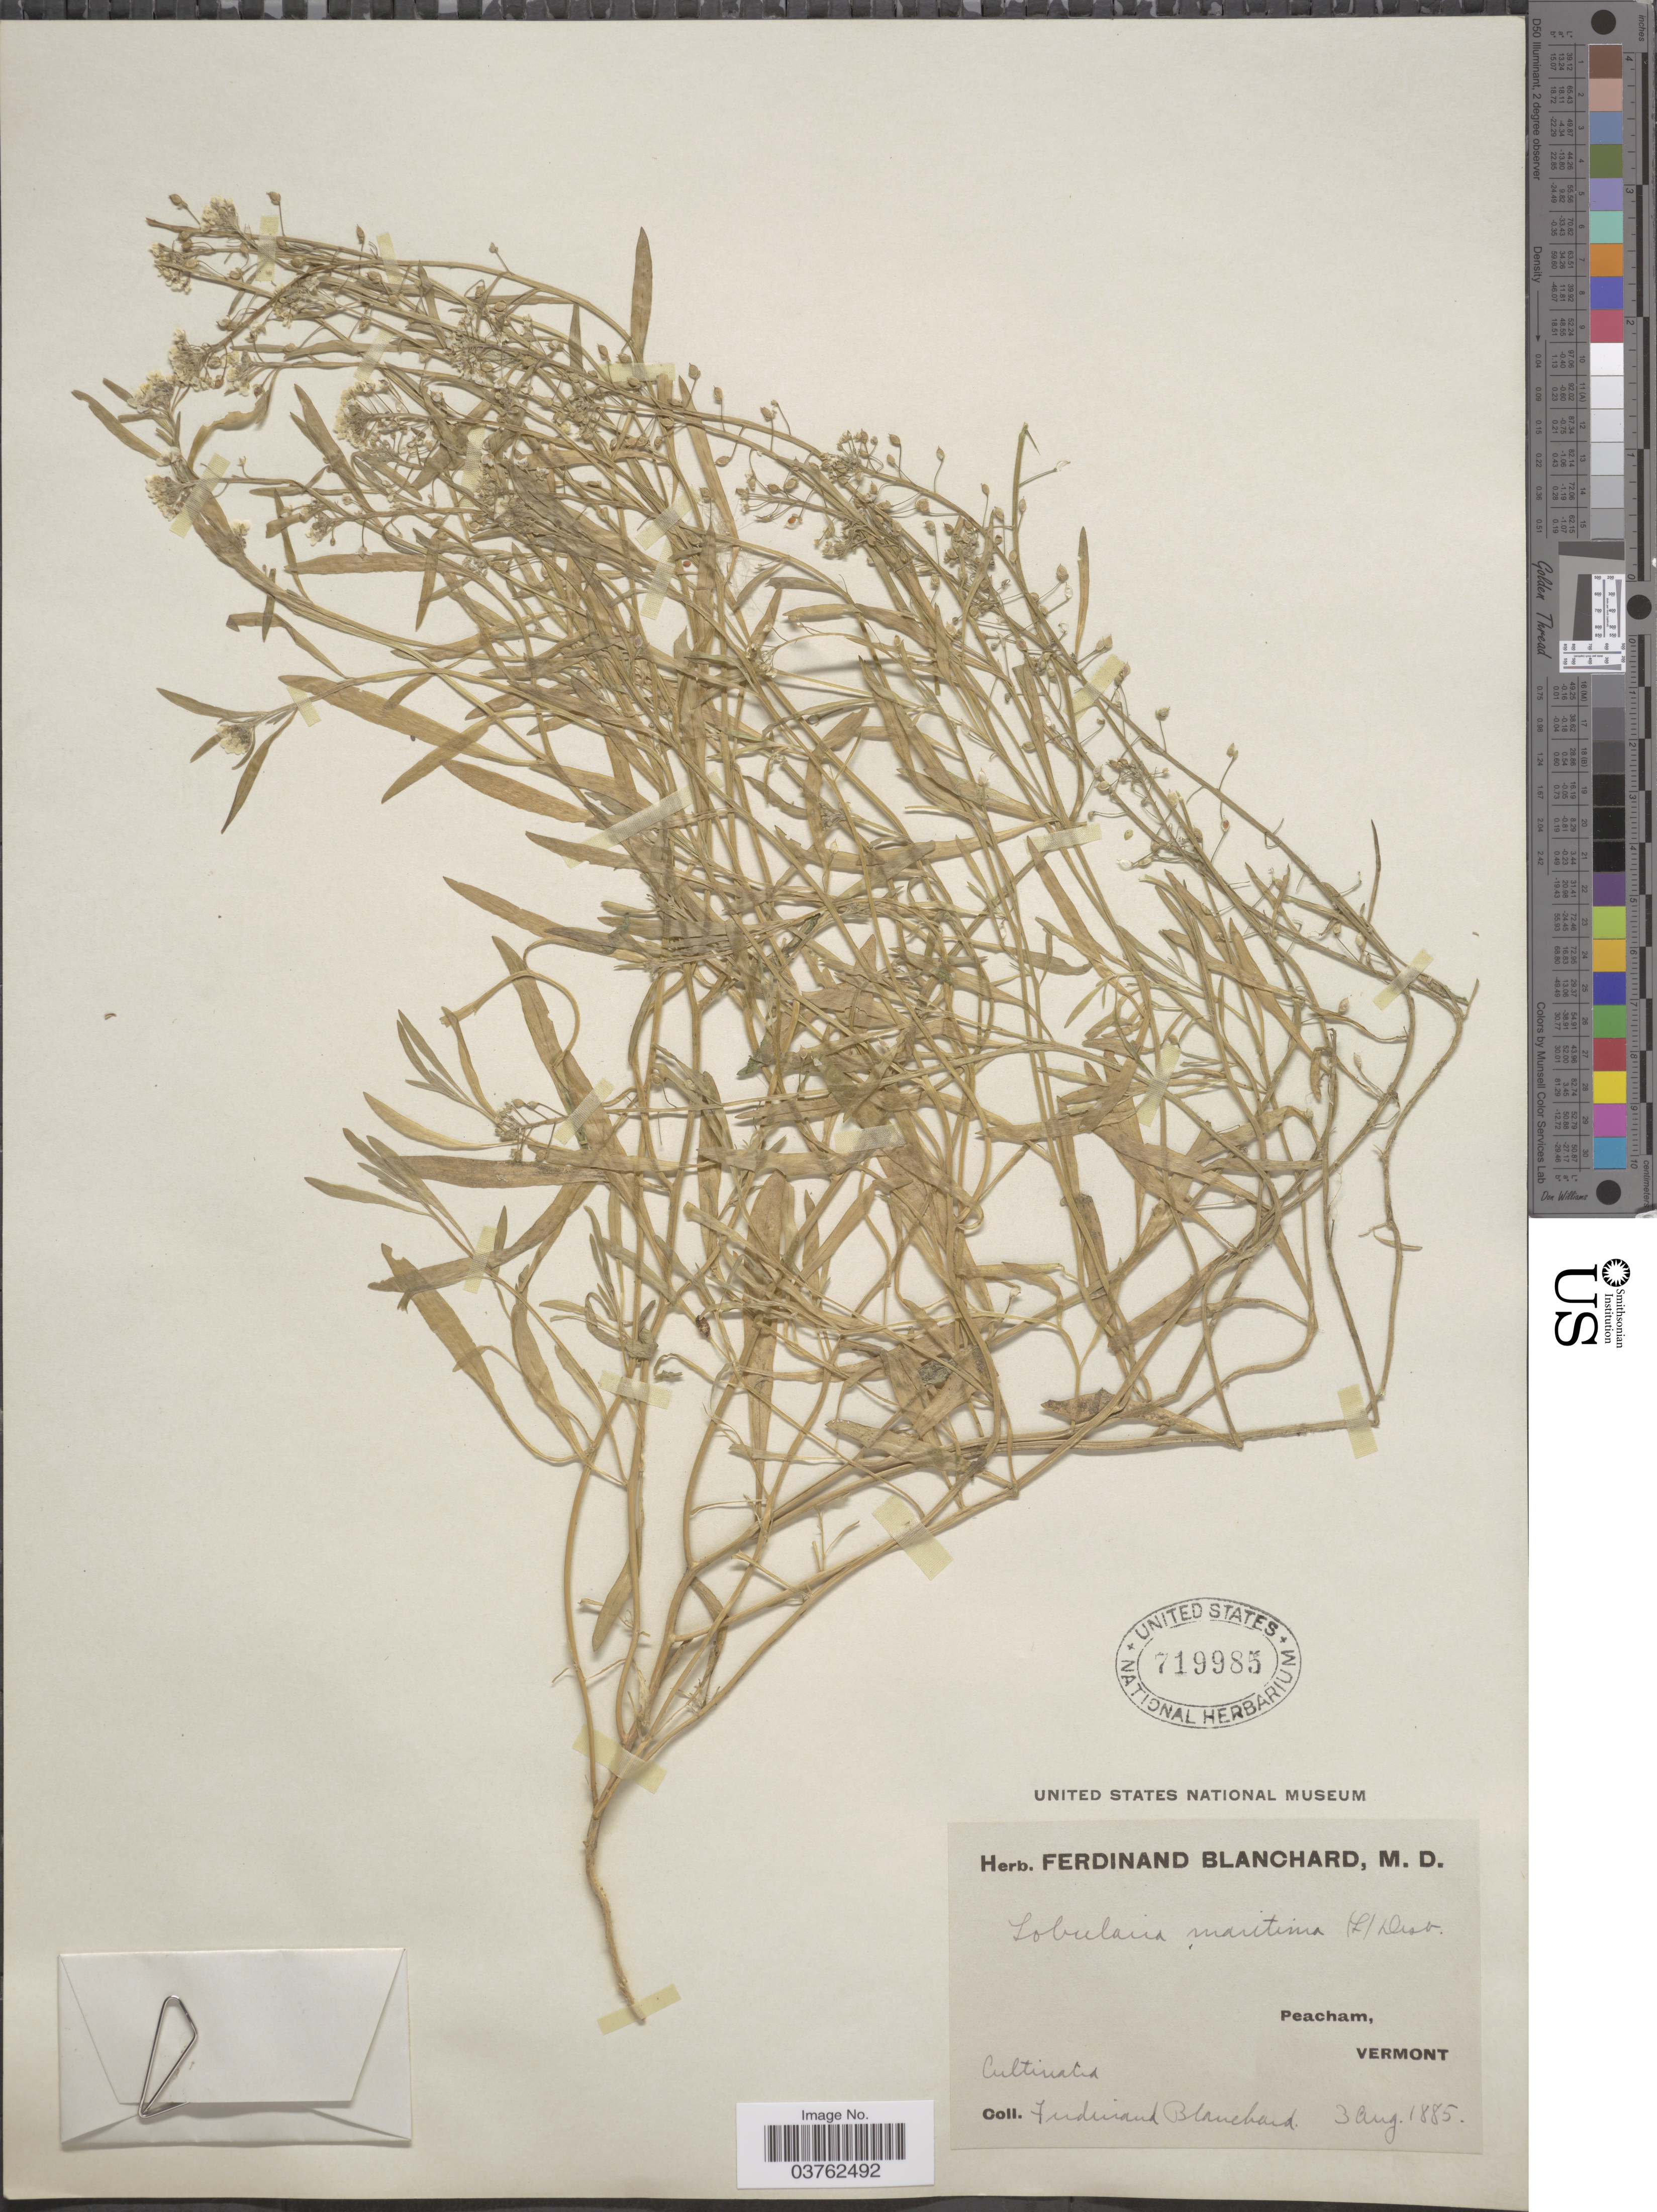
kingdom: Plantae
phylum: Tracheophyta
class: Magnoliopsida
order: Brassicales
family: Brassicaceae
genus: Lobularia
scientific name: Lobularia maritima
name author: (L.) Desv.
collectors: F. Blanchard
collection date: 1885-08-03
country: United States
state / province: Vermont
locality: Peacham.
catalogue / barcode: US 719985